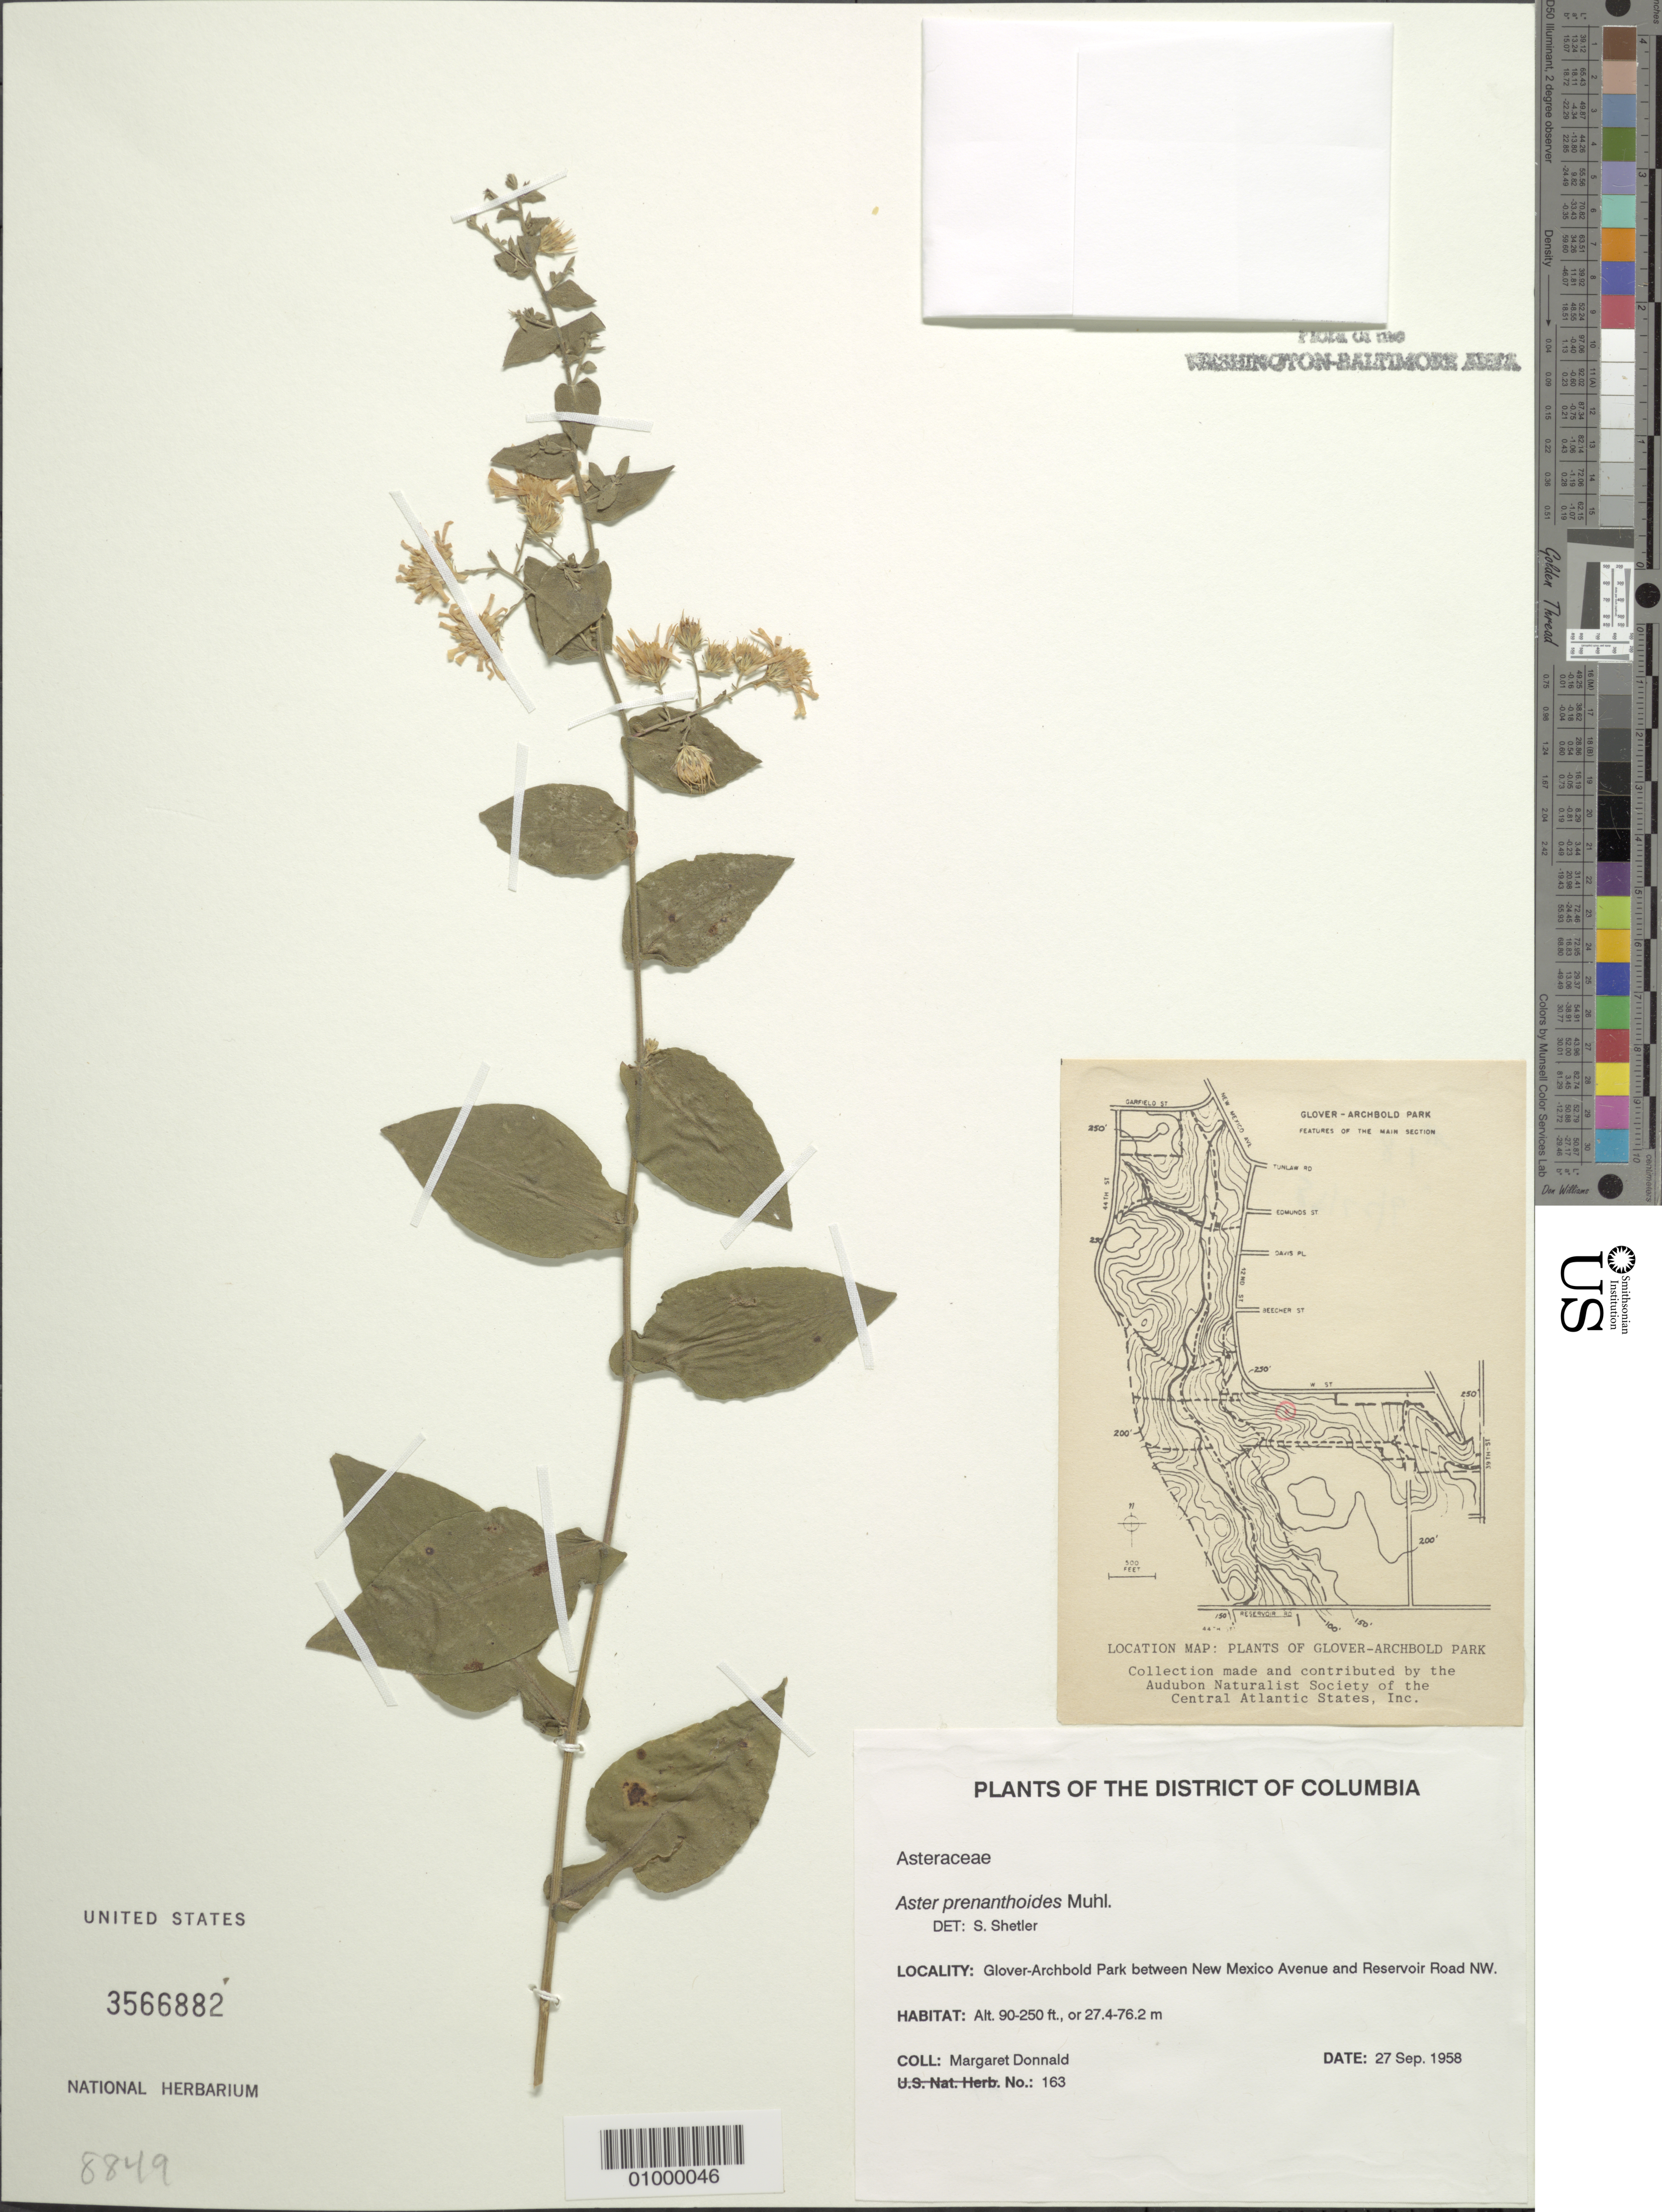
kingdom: Plantae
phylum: Tracheophyta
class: Magnoliopsida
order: Asterales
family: Asteraceae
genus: Symphyotrichum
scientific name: Symphyotrichum prenanthoides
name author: (Muhl. ex Willd.) G.L. Nesom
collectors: M. Donnald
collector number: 163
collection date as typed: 27 Sep 1958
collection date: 1958-09-27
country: United States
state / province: District of Columbia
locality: Glover-Archbold Park between New Mexico Avenue and Reservoir Road NW.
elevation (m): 27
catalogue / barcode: US 3566882